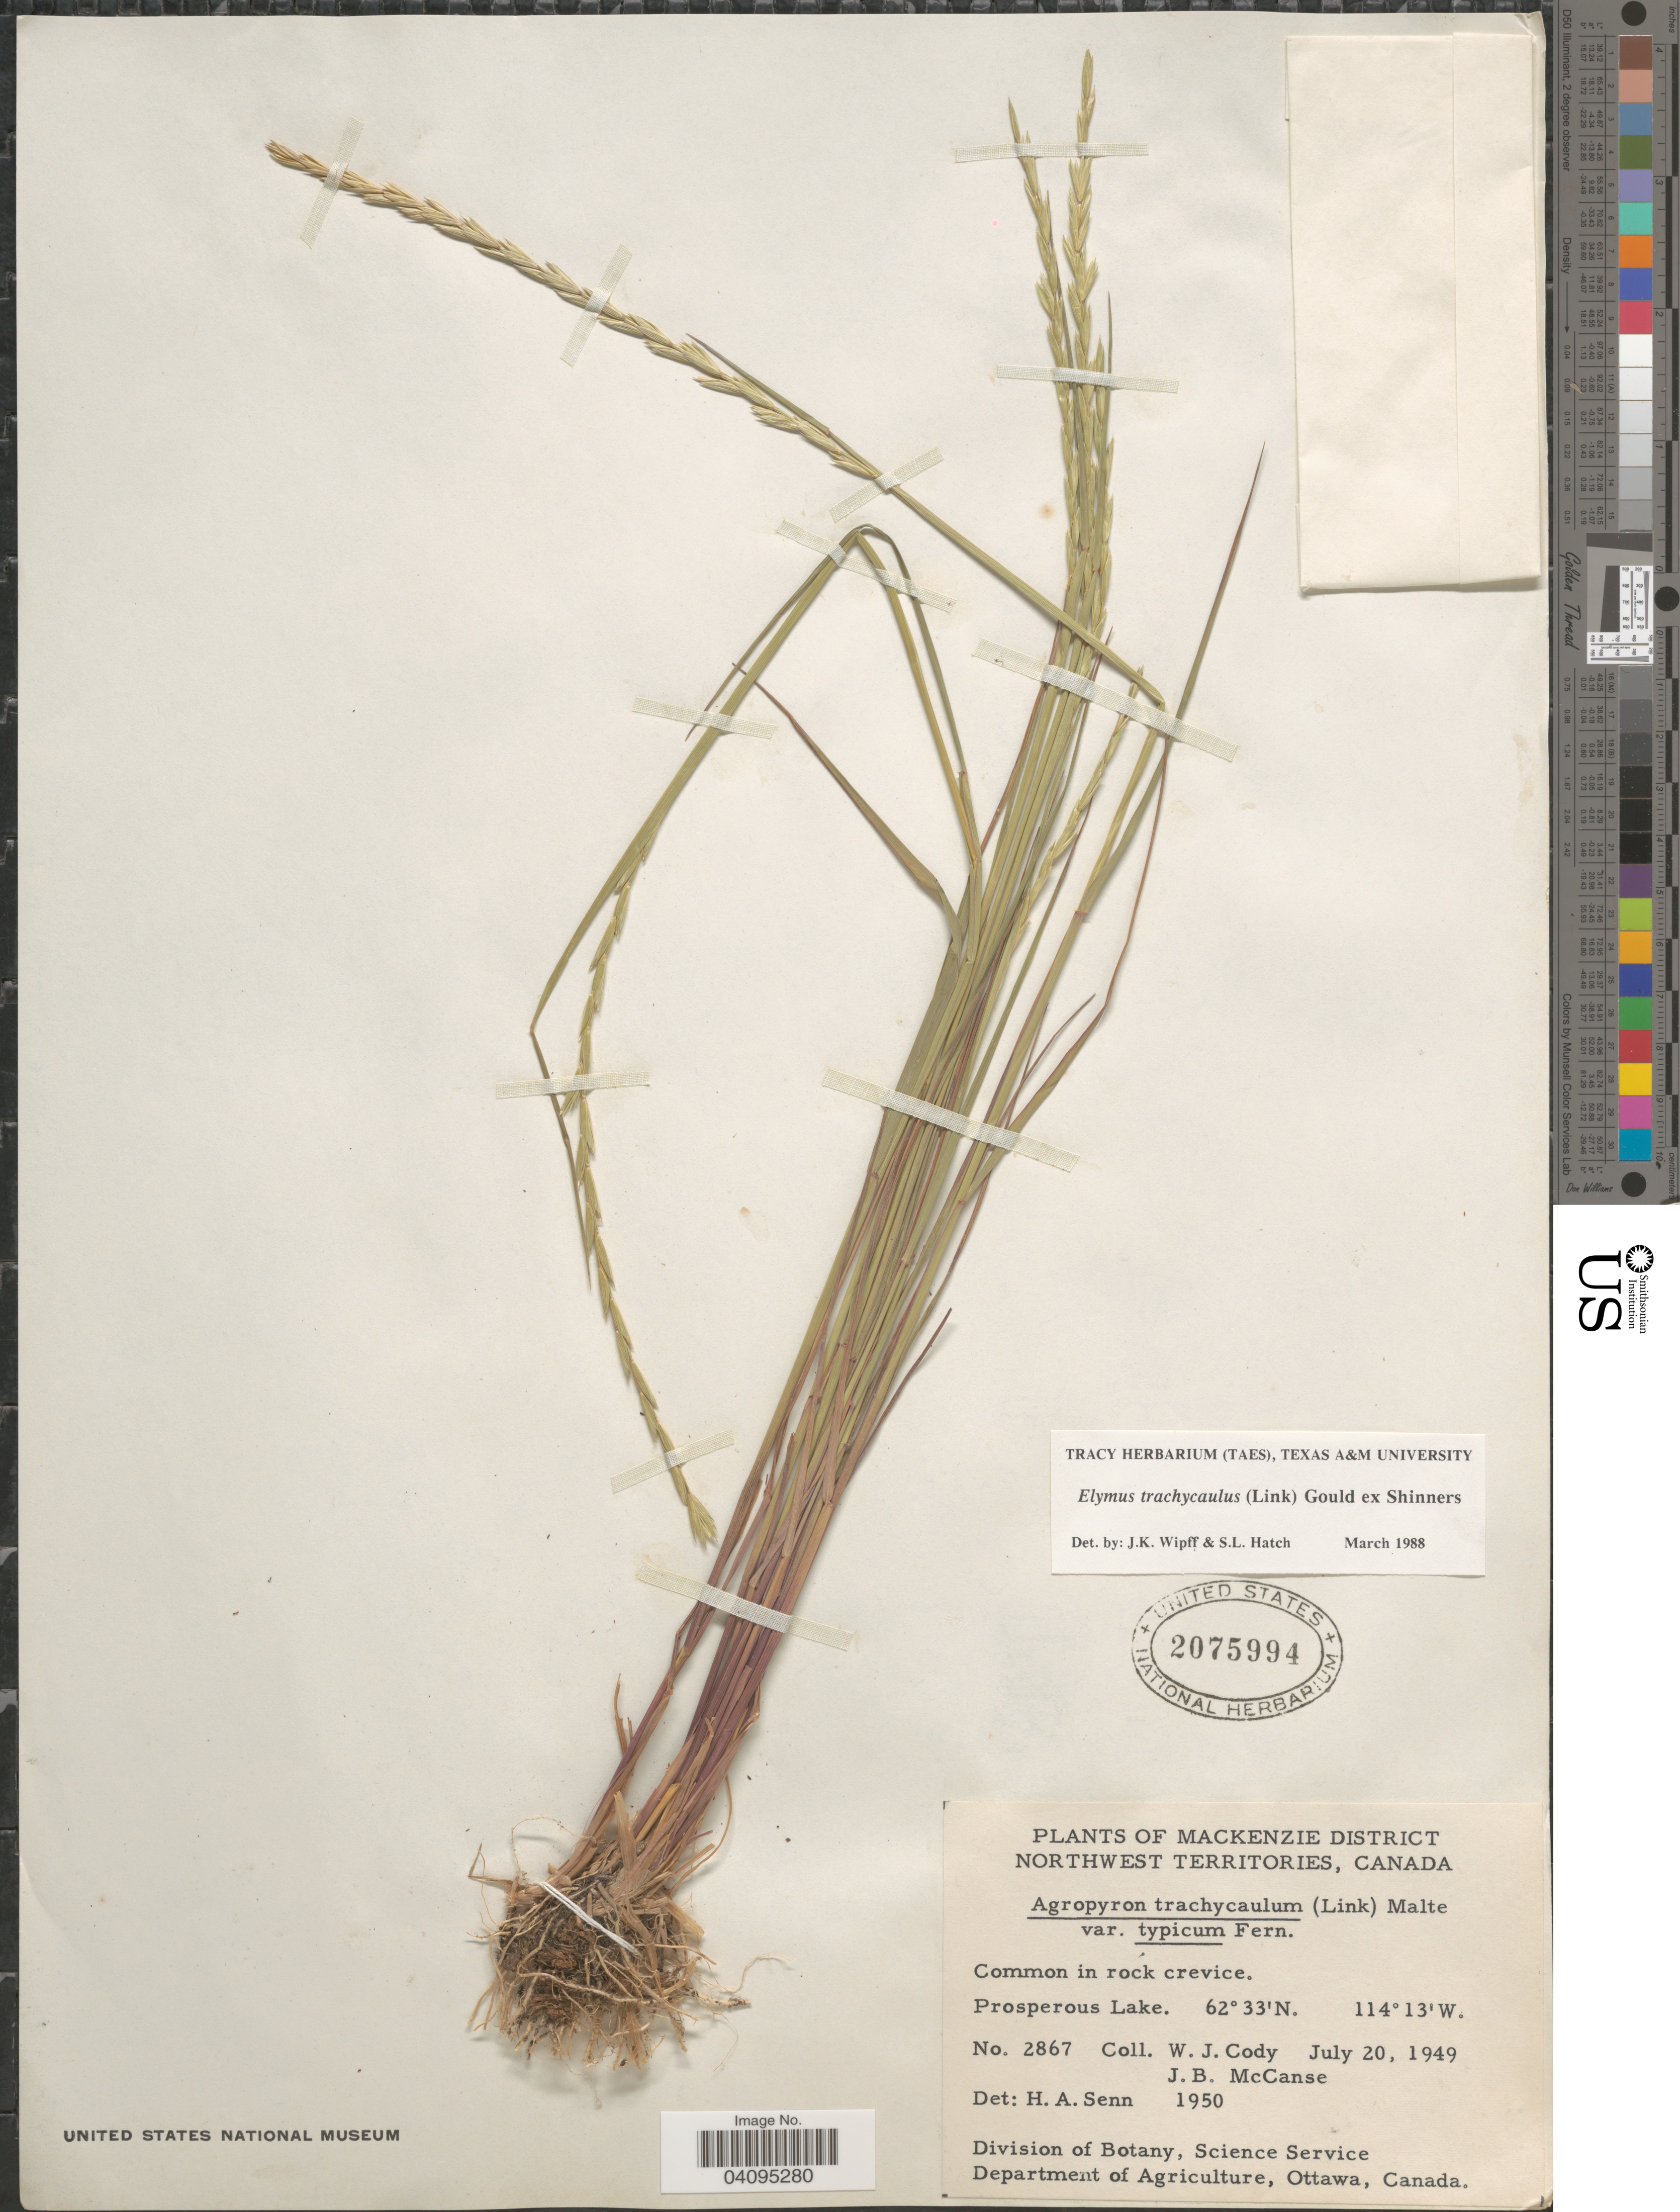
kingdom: Plantae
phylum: Tracheophyta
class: Liliopsida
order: Poales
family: Poaceae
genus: Elymus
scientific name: Elymus trachycaulus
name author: (Link) Gould ex Shinners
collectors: W. Cody & J. McCanse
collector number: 2867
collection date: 1949-07-20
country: Canada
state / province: Northwest Territories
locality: Mackenzie District. Prosperous Lake.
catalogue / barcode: US 2075994